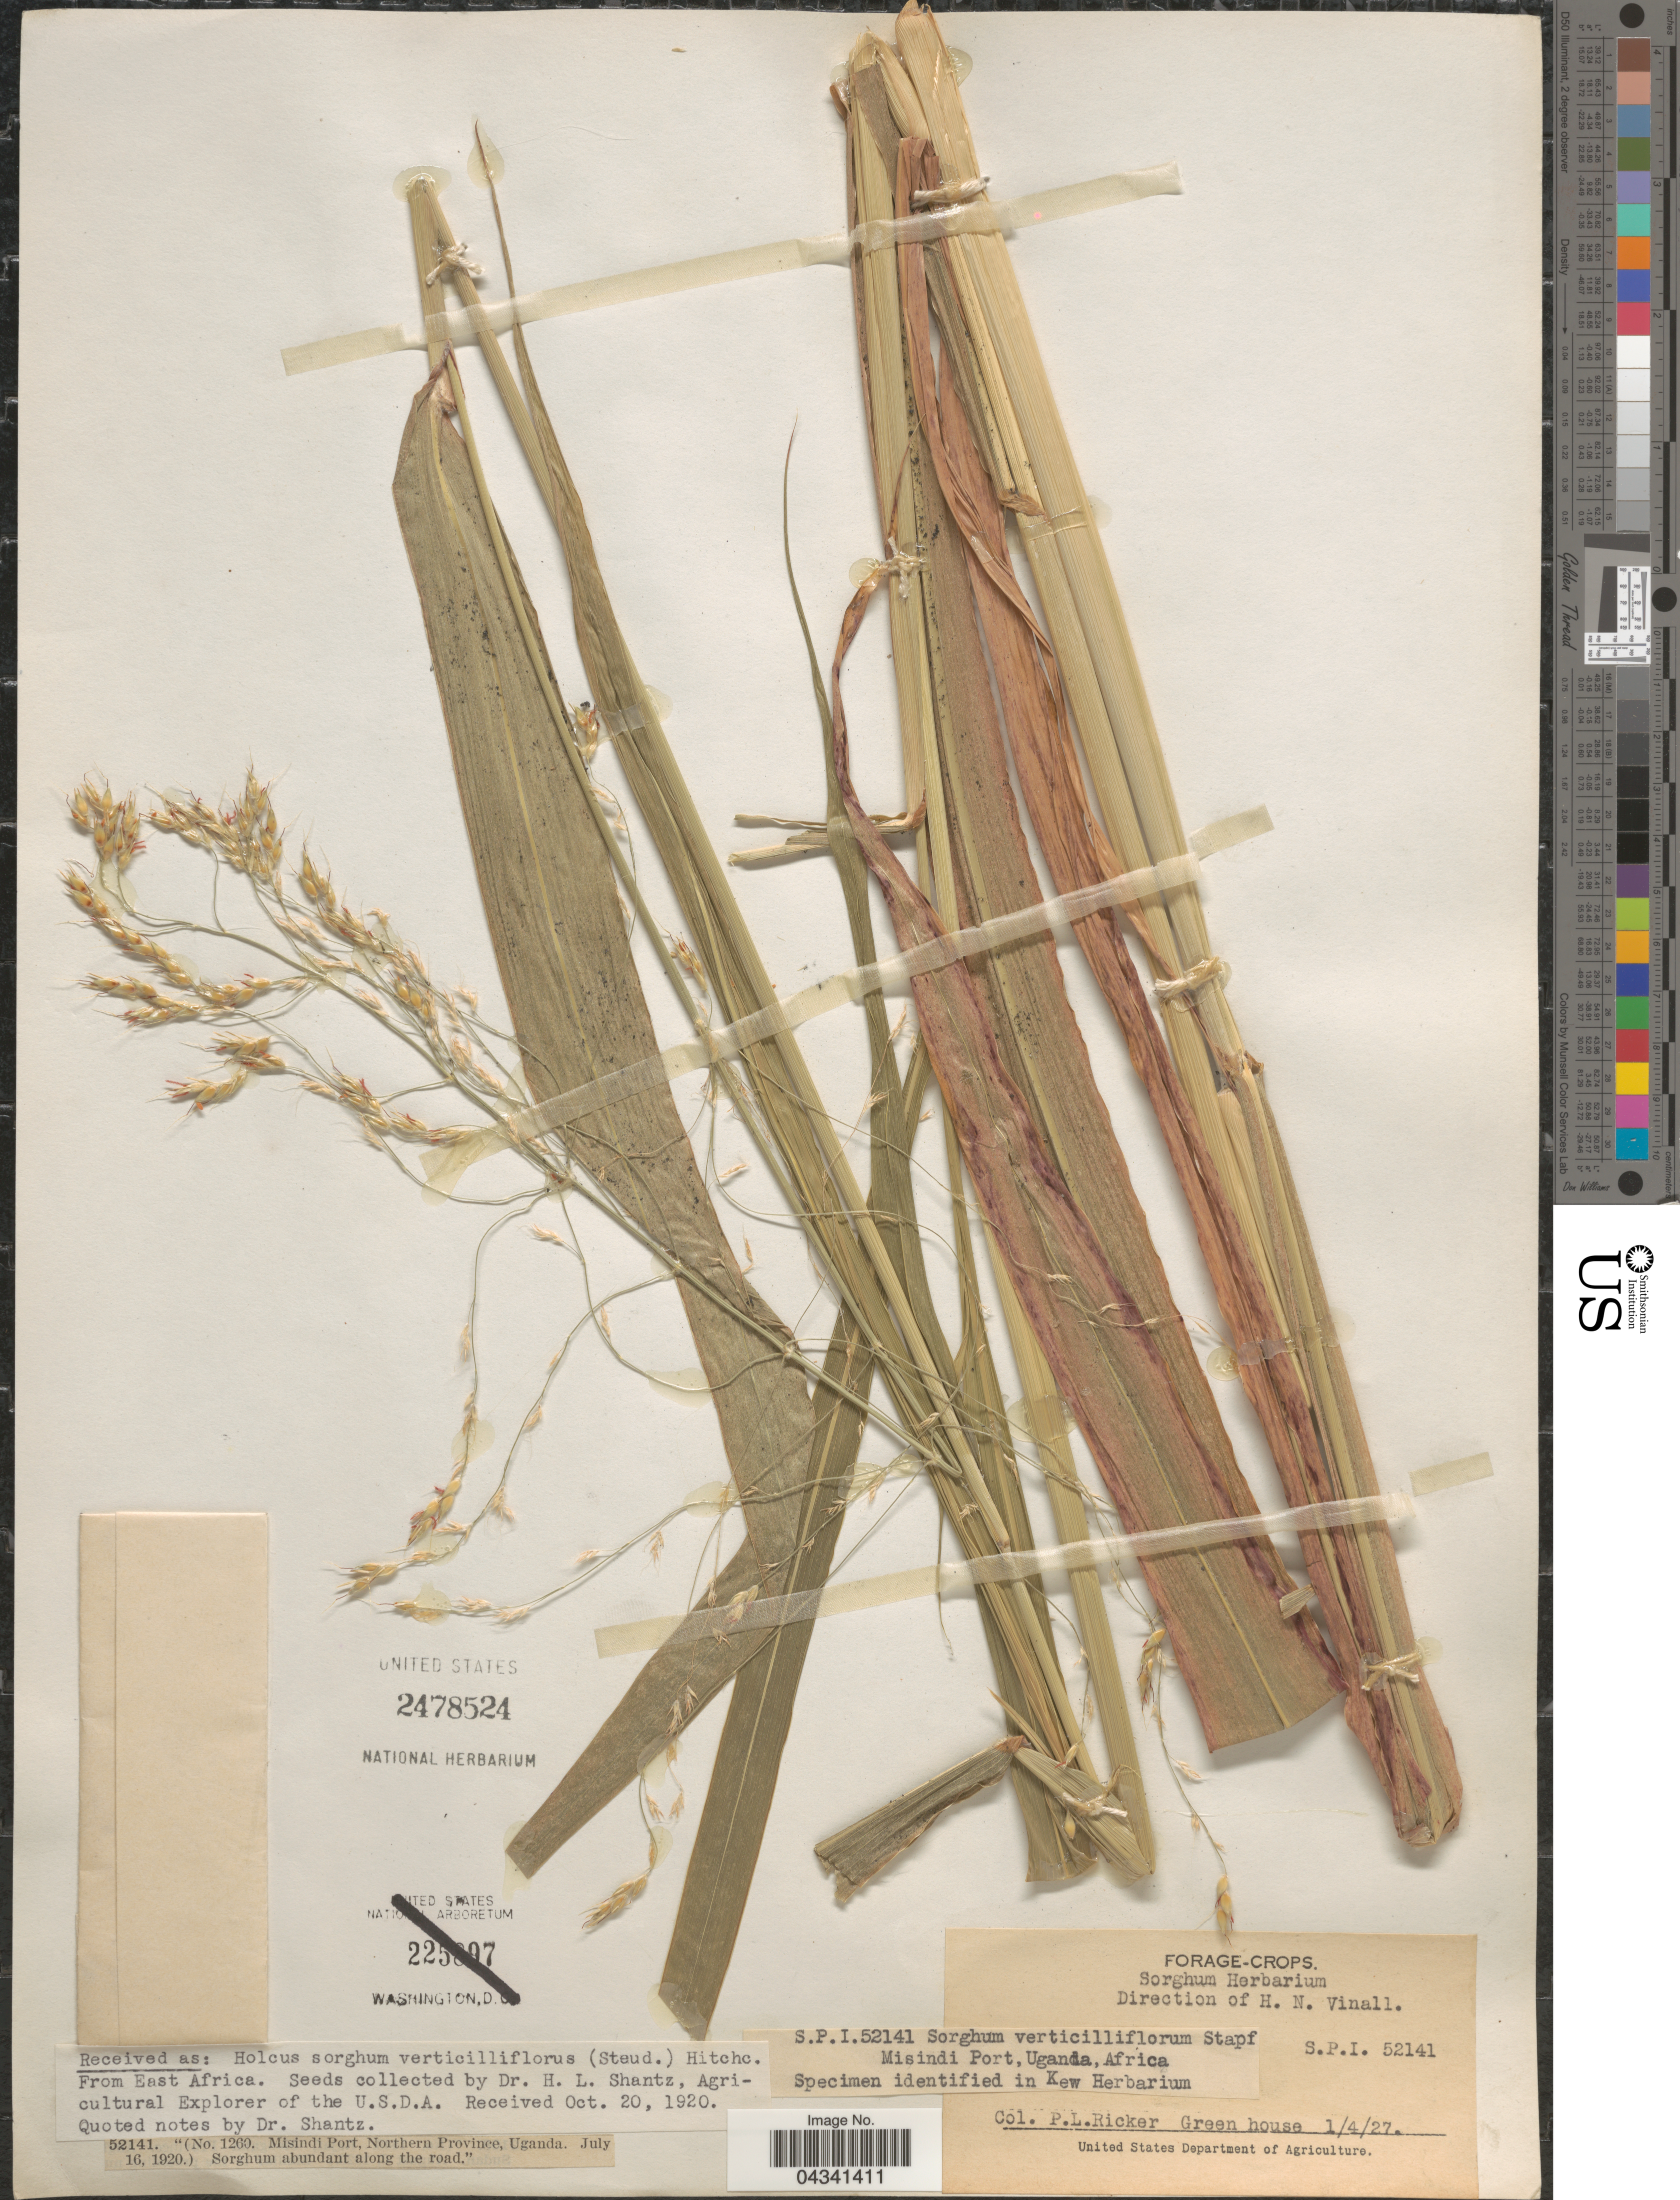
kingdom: Plantae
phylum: Tracheophyta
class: Liliopsida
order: Poales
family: Poaceae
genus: Sorghum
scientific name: Sorghum arundinaceum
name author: (Desv.) Stapf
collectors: P. Ricker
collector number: S.P.I. 52141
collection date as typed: Transcribed d/m/y: 1/4/27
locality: Green house.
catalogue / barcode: US 2478524